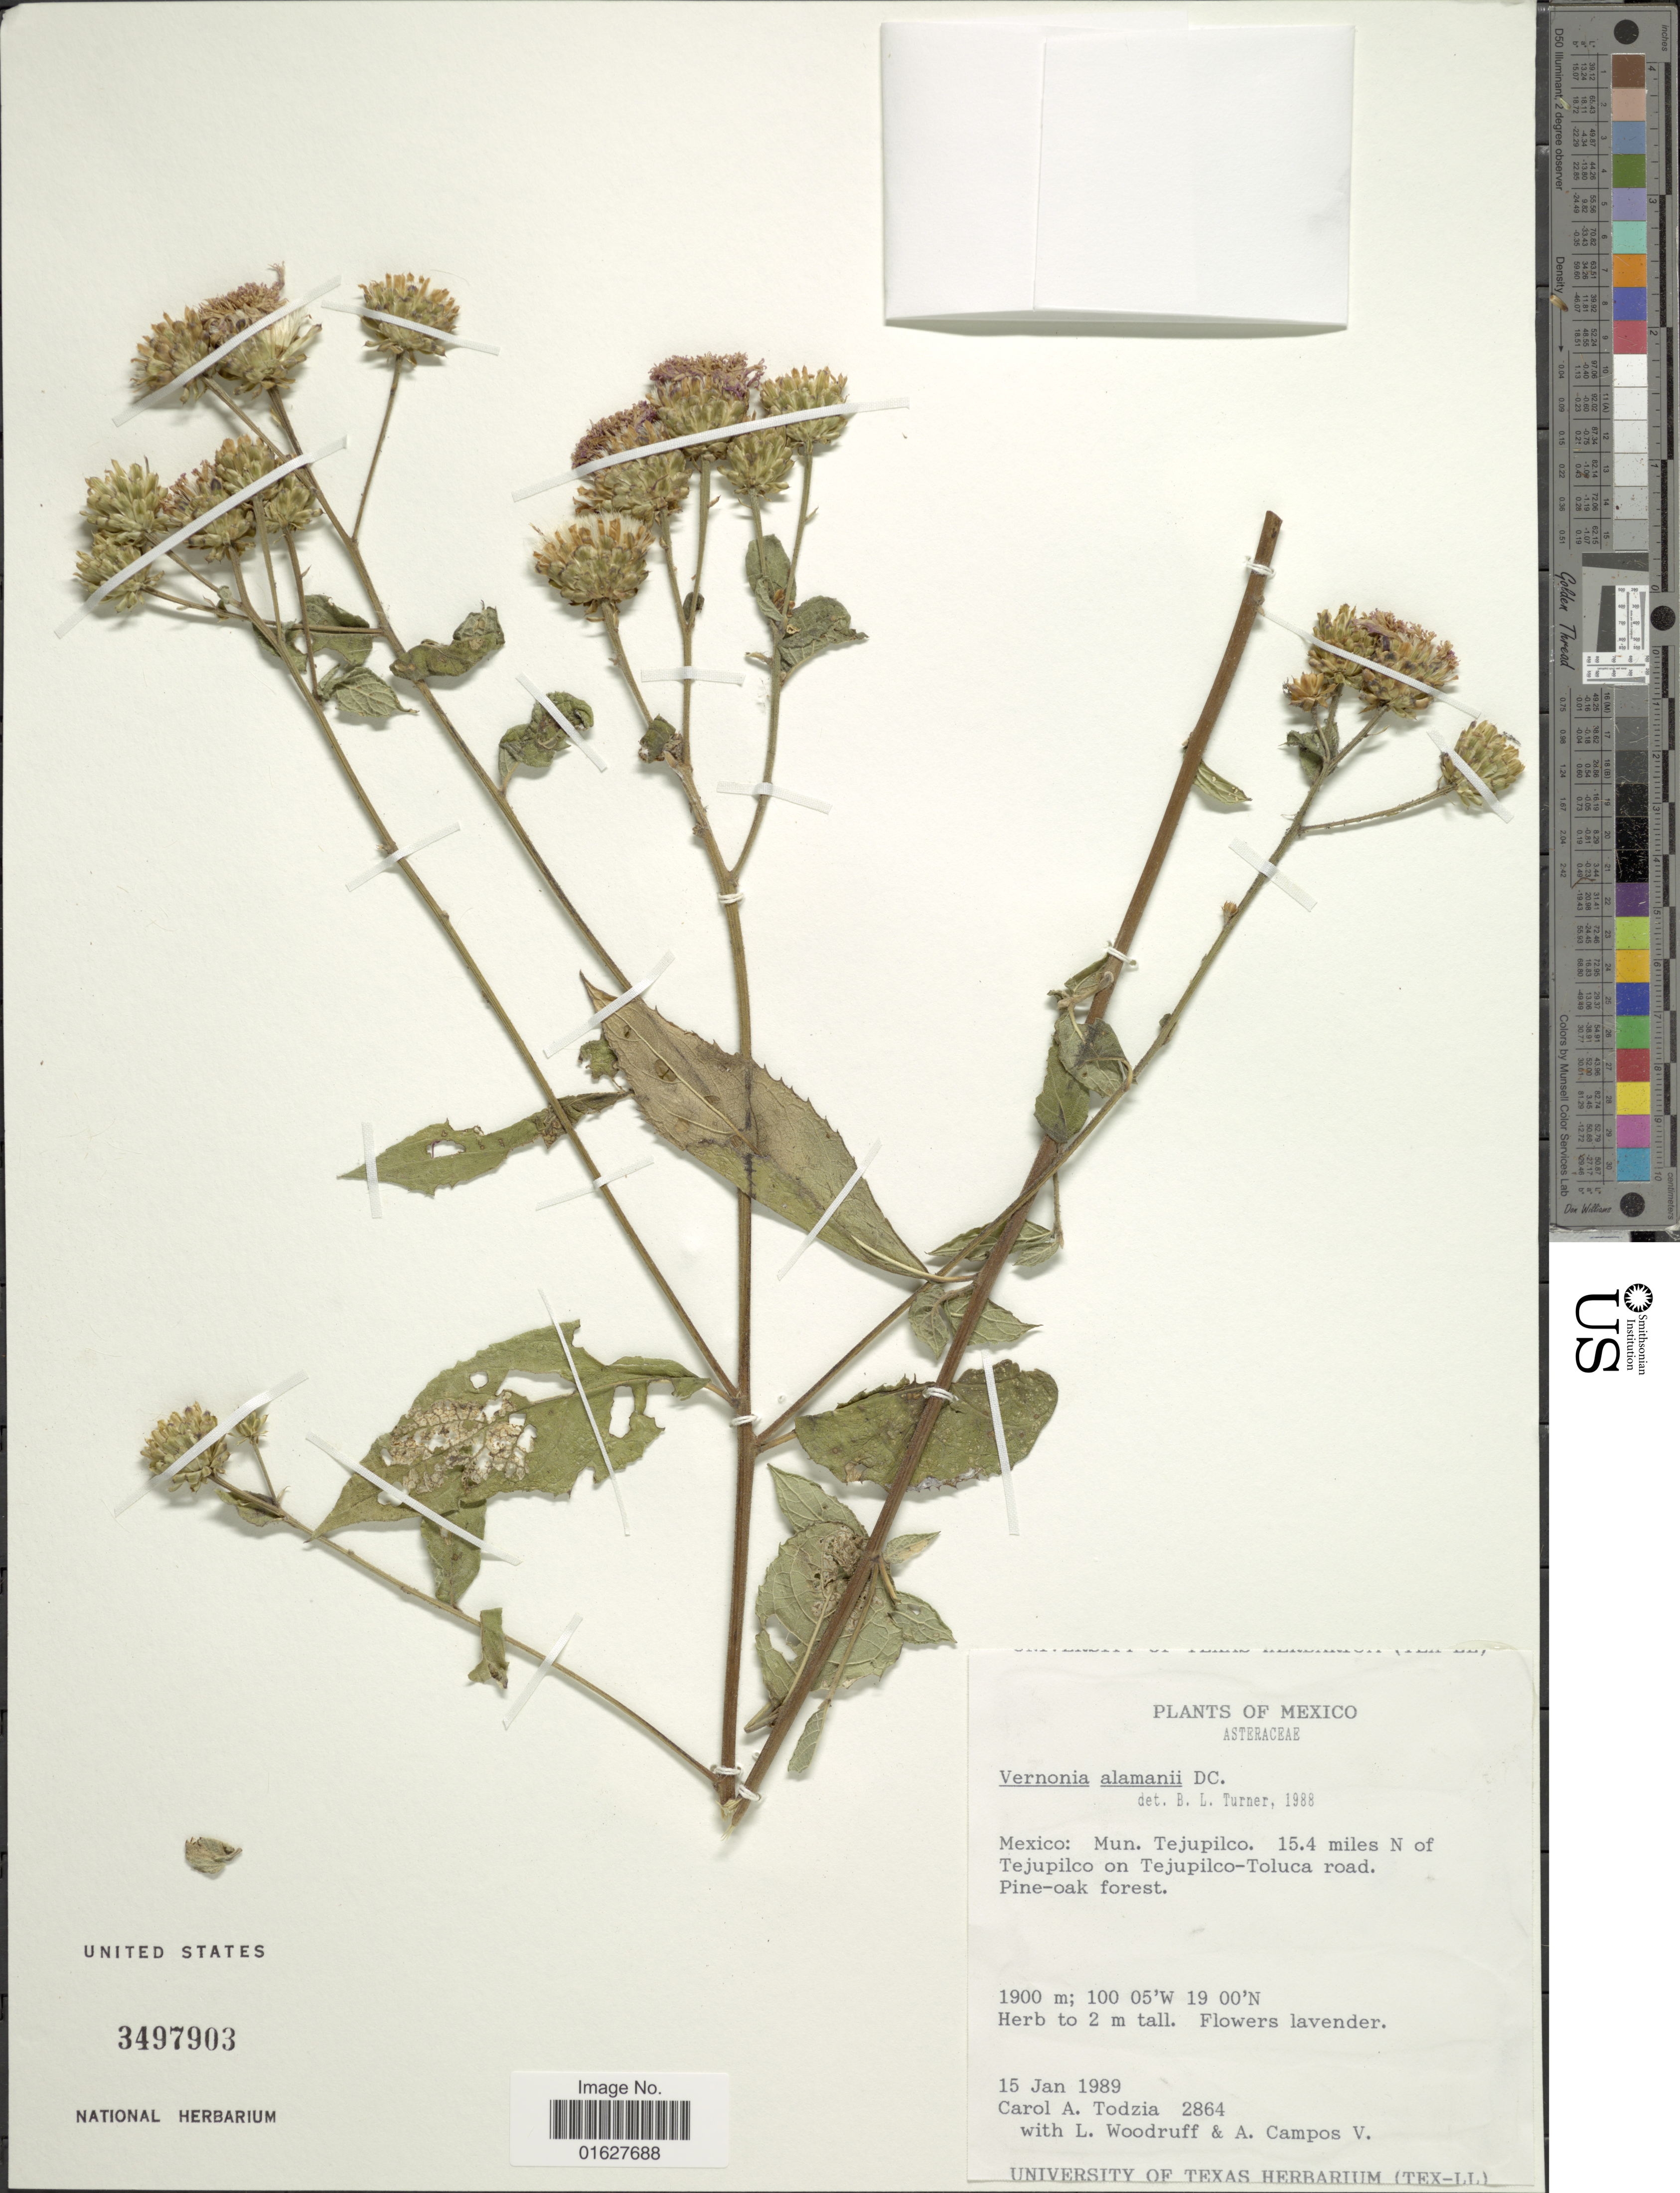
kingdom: Plantae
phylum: Tracheophyta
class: Magnoliopsida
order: Asterales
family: Asteraceae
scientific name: Vickianthus alamanii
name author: (DC.) H. Rob.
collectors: C. A. Todzia, L. Woodruff & A. Campos V.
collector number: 2864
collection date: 1989-01-15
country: Mexico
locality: México: Mun. Tejupilco. 15.4 miles N of Tejupilco on Tejupilco-Toluca road. Pine-oak forest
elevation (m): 1900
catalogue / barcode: US 3497903